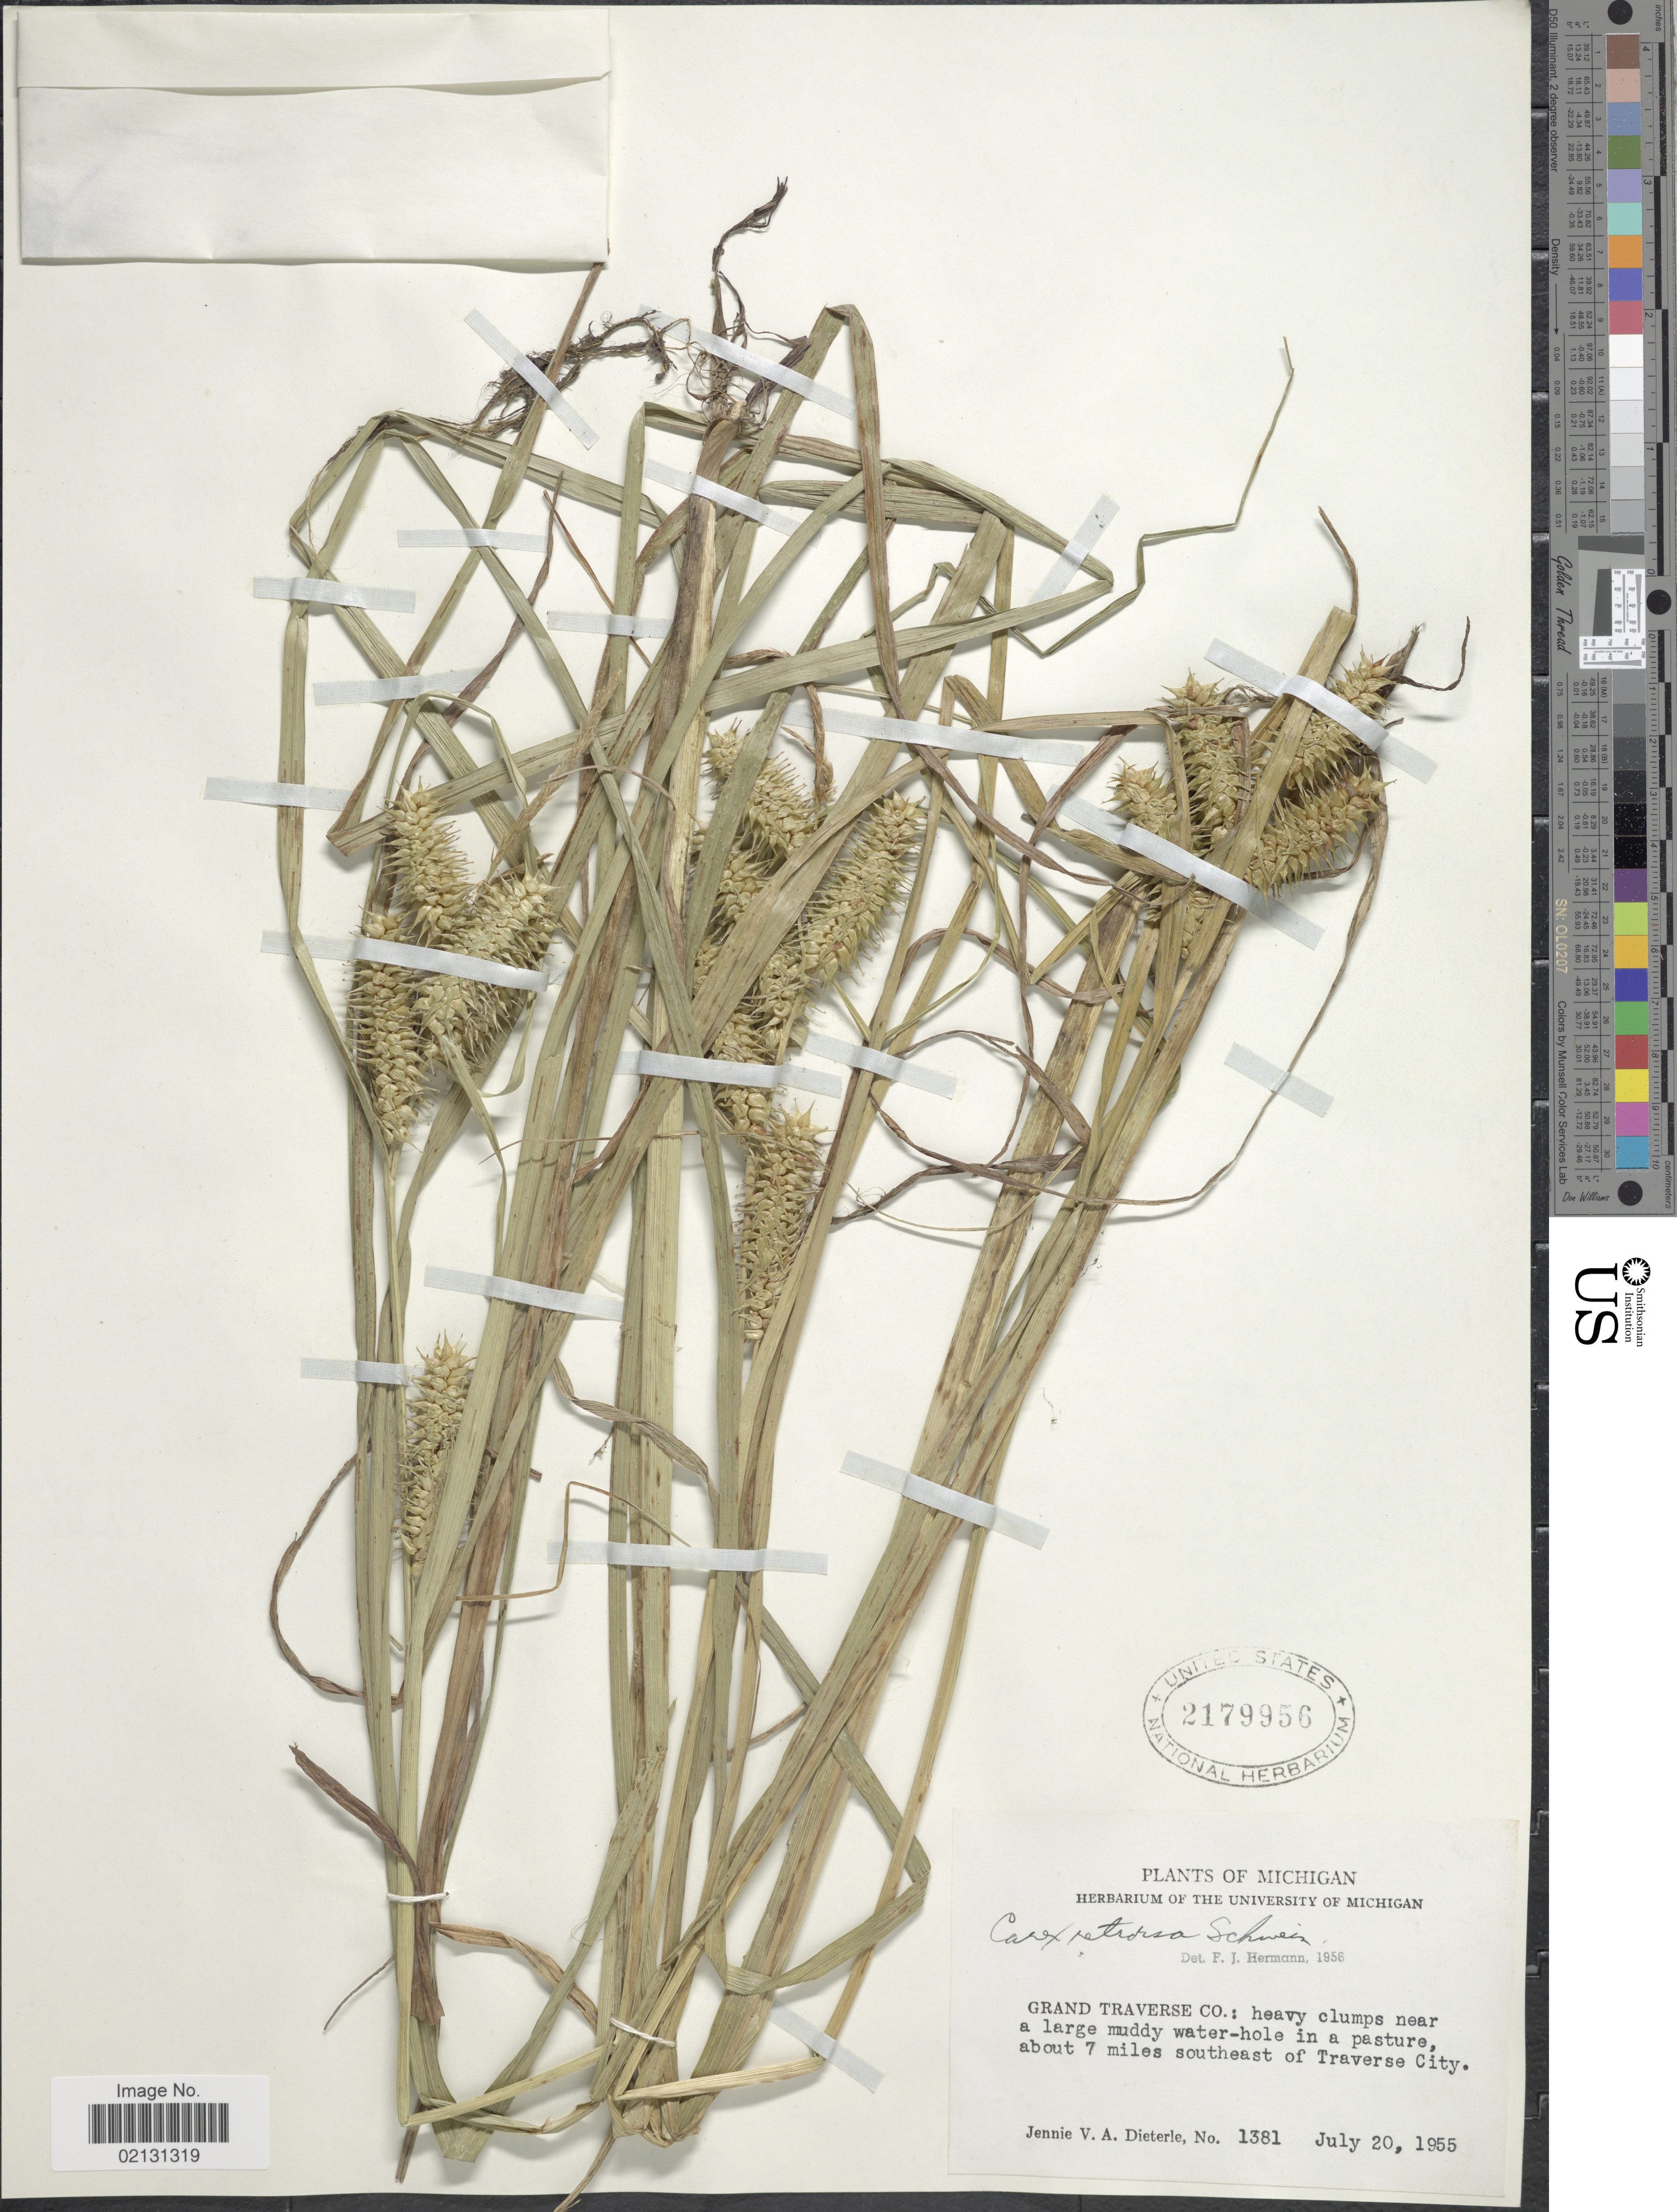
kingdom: Plantae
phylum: Tracheophyta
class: Liliopsida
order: Poales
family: Cyperaceae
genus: Carex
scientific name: Carex retrorsa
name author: Schwein.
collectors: J. Dieterle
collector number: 1380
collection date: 1955-07-20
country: United States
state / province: Michigan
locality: Grand Traverse Co: heavy clumps near a alrge muddy water-hole in a pasture, about 7 miles southeast of Traverse City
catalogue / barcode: US 2179956